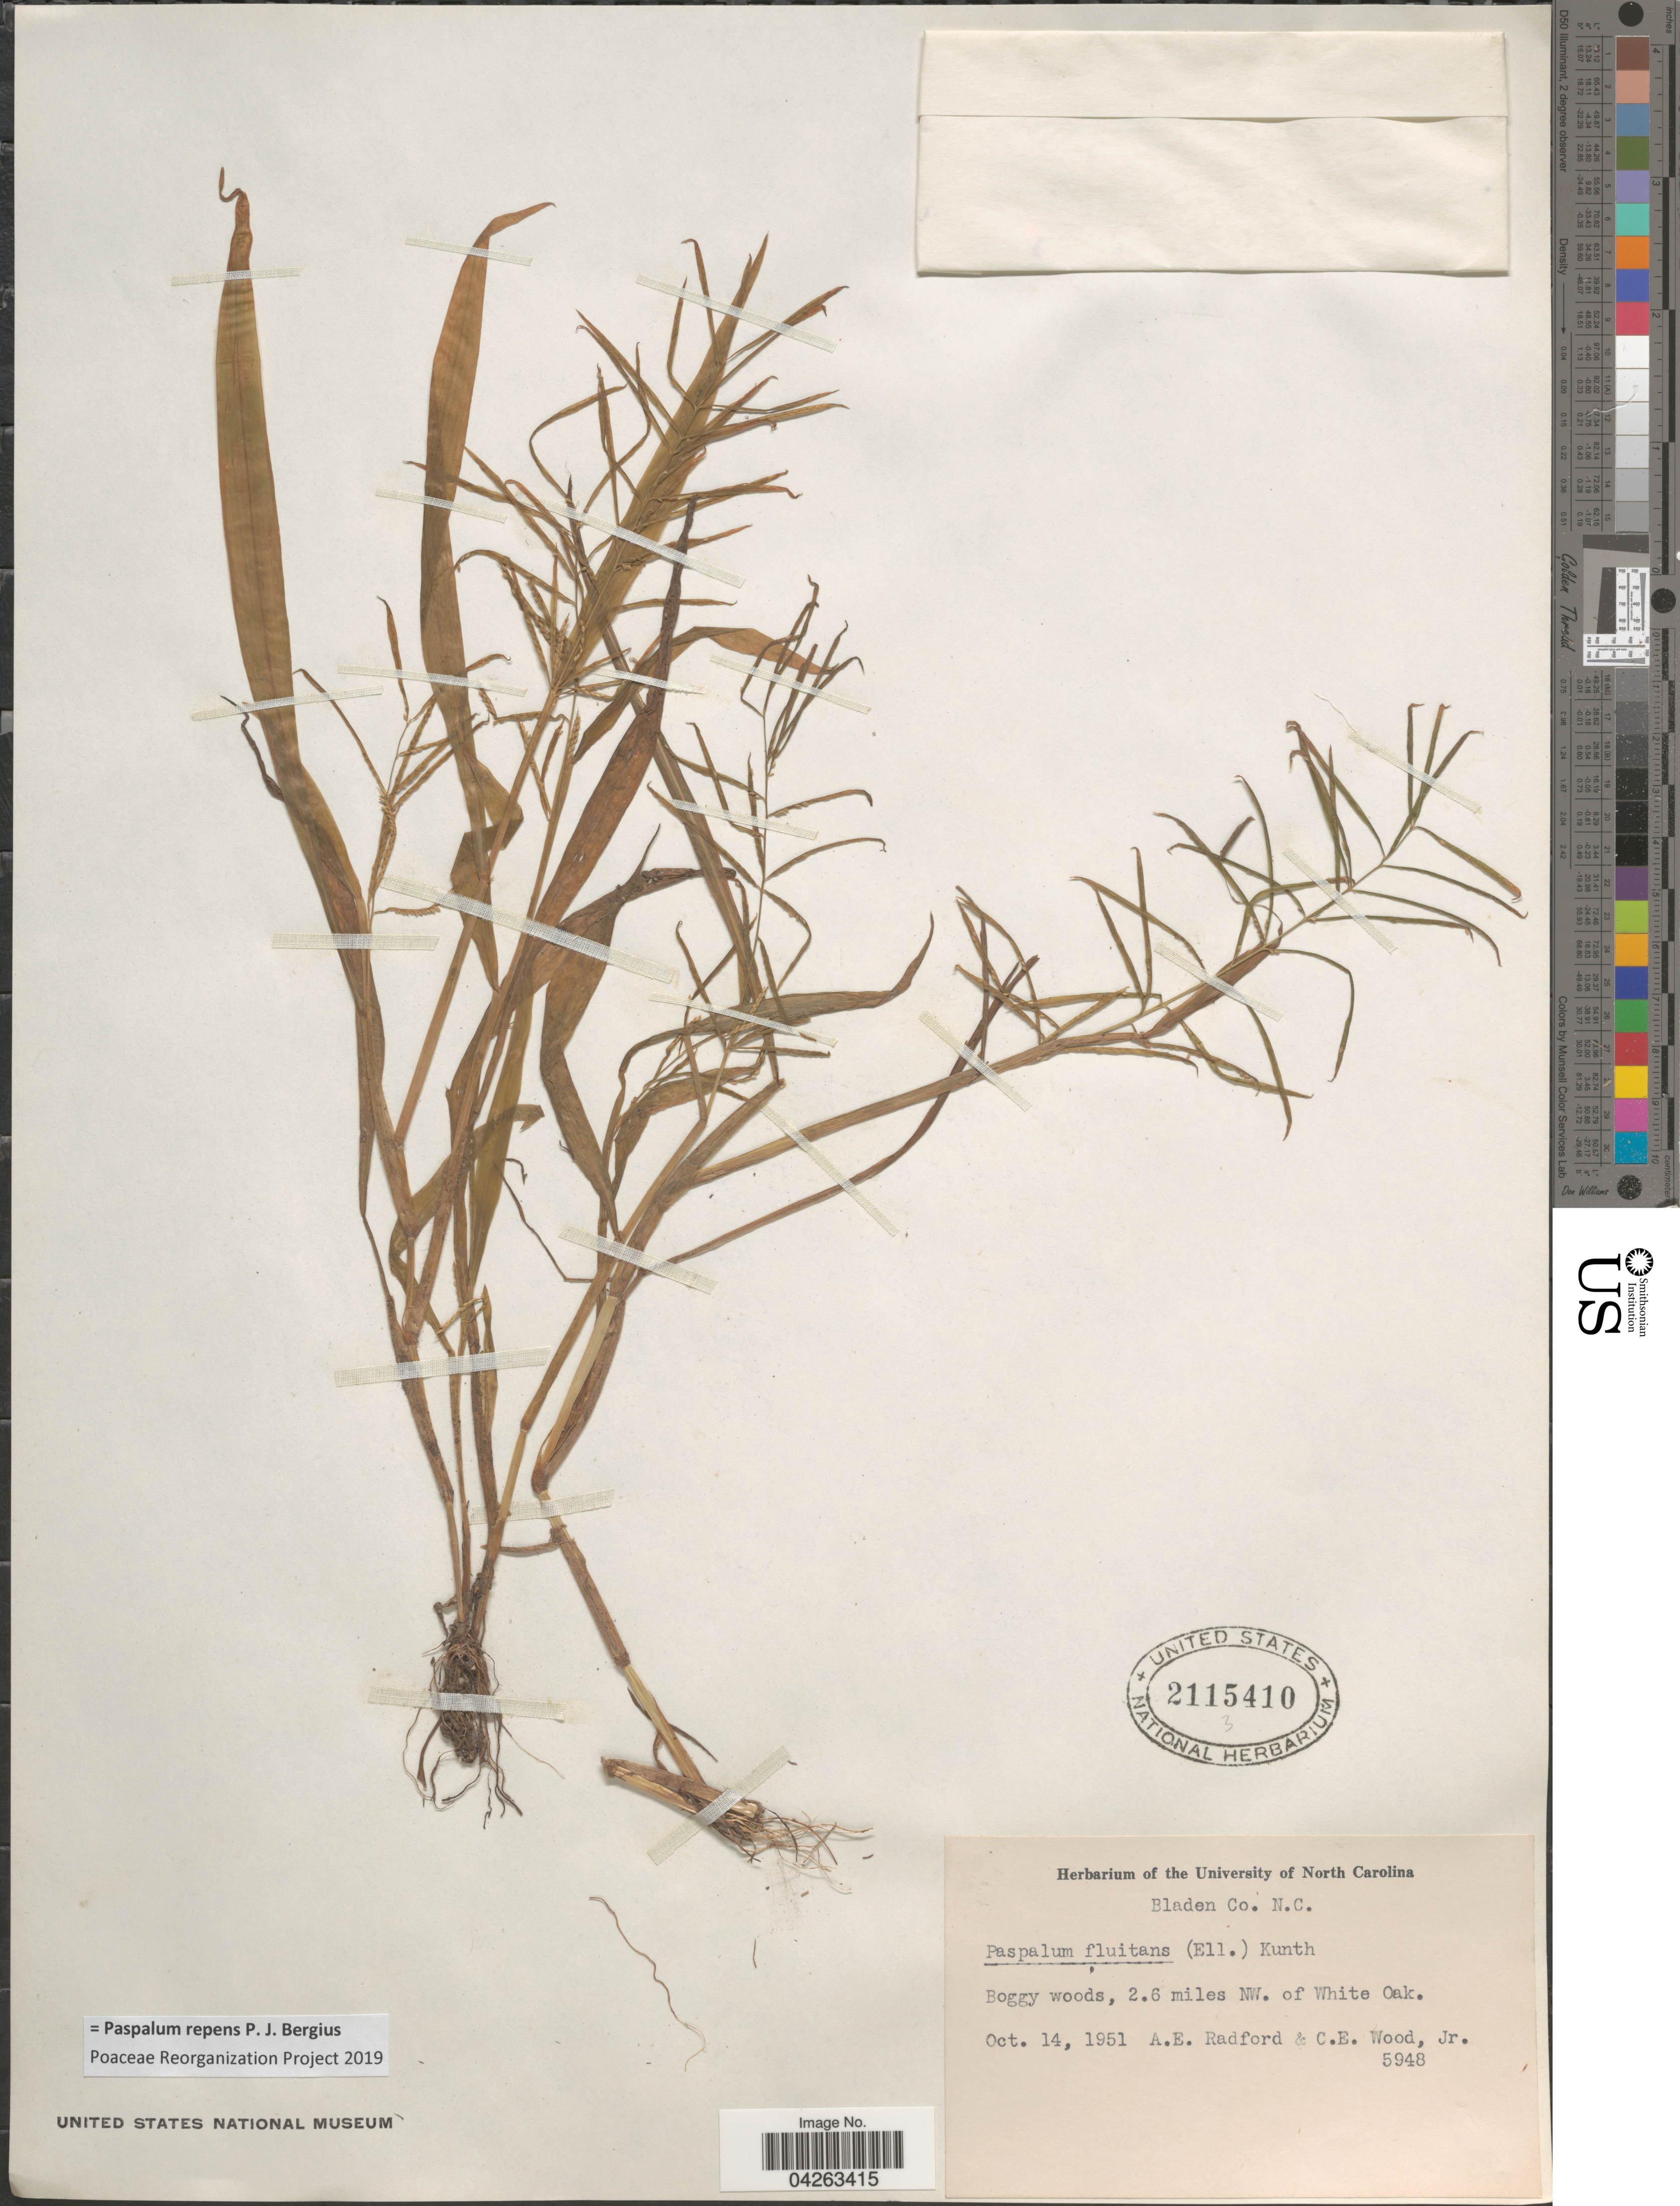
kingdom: Plantae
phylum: Tracheophyta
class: Liliopsida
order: Poales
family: Poaceae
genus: Paspalum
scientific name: Paspalum repens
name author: P.J. Bergius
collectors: A. E. Radford & C. Wood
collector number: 5948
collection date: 1951-10-14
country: United States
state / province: North Carolina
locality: Bladen Co. Boggy woods, 2.6 miles NW. of White Oak.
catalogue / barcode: US 2115410